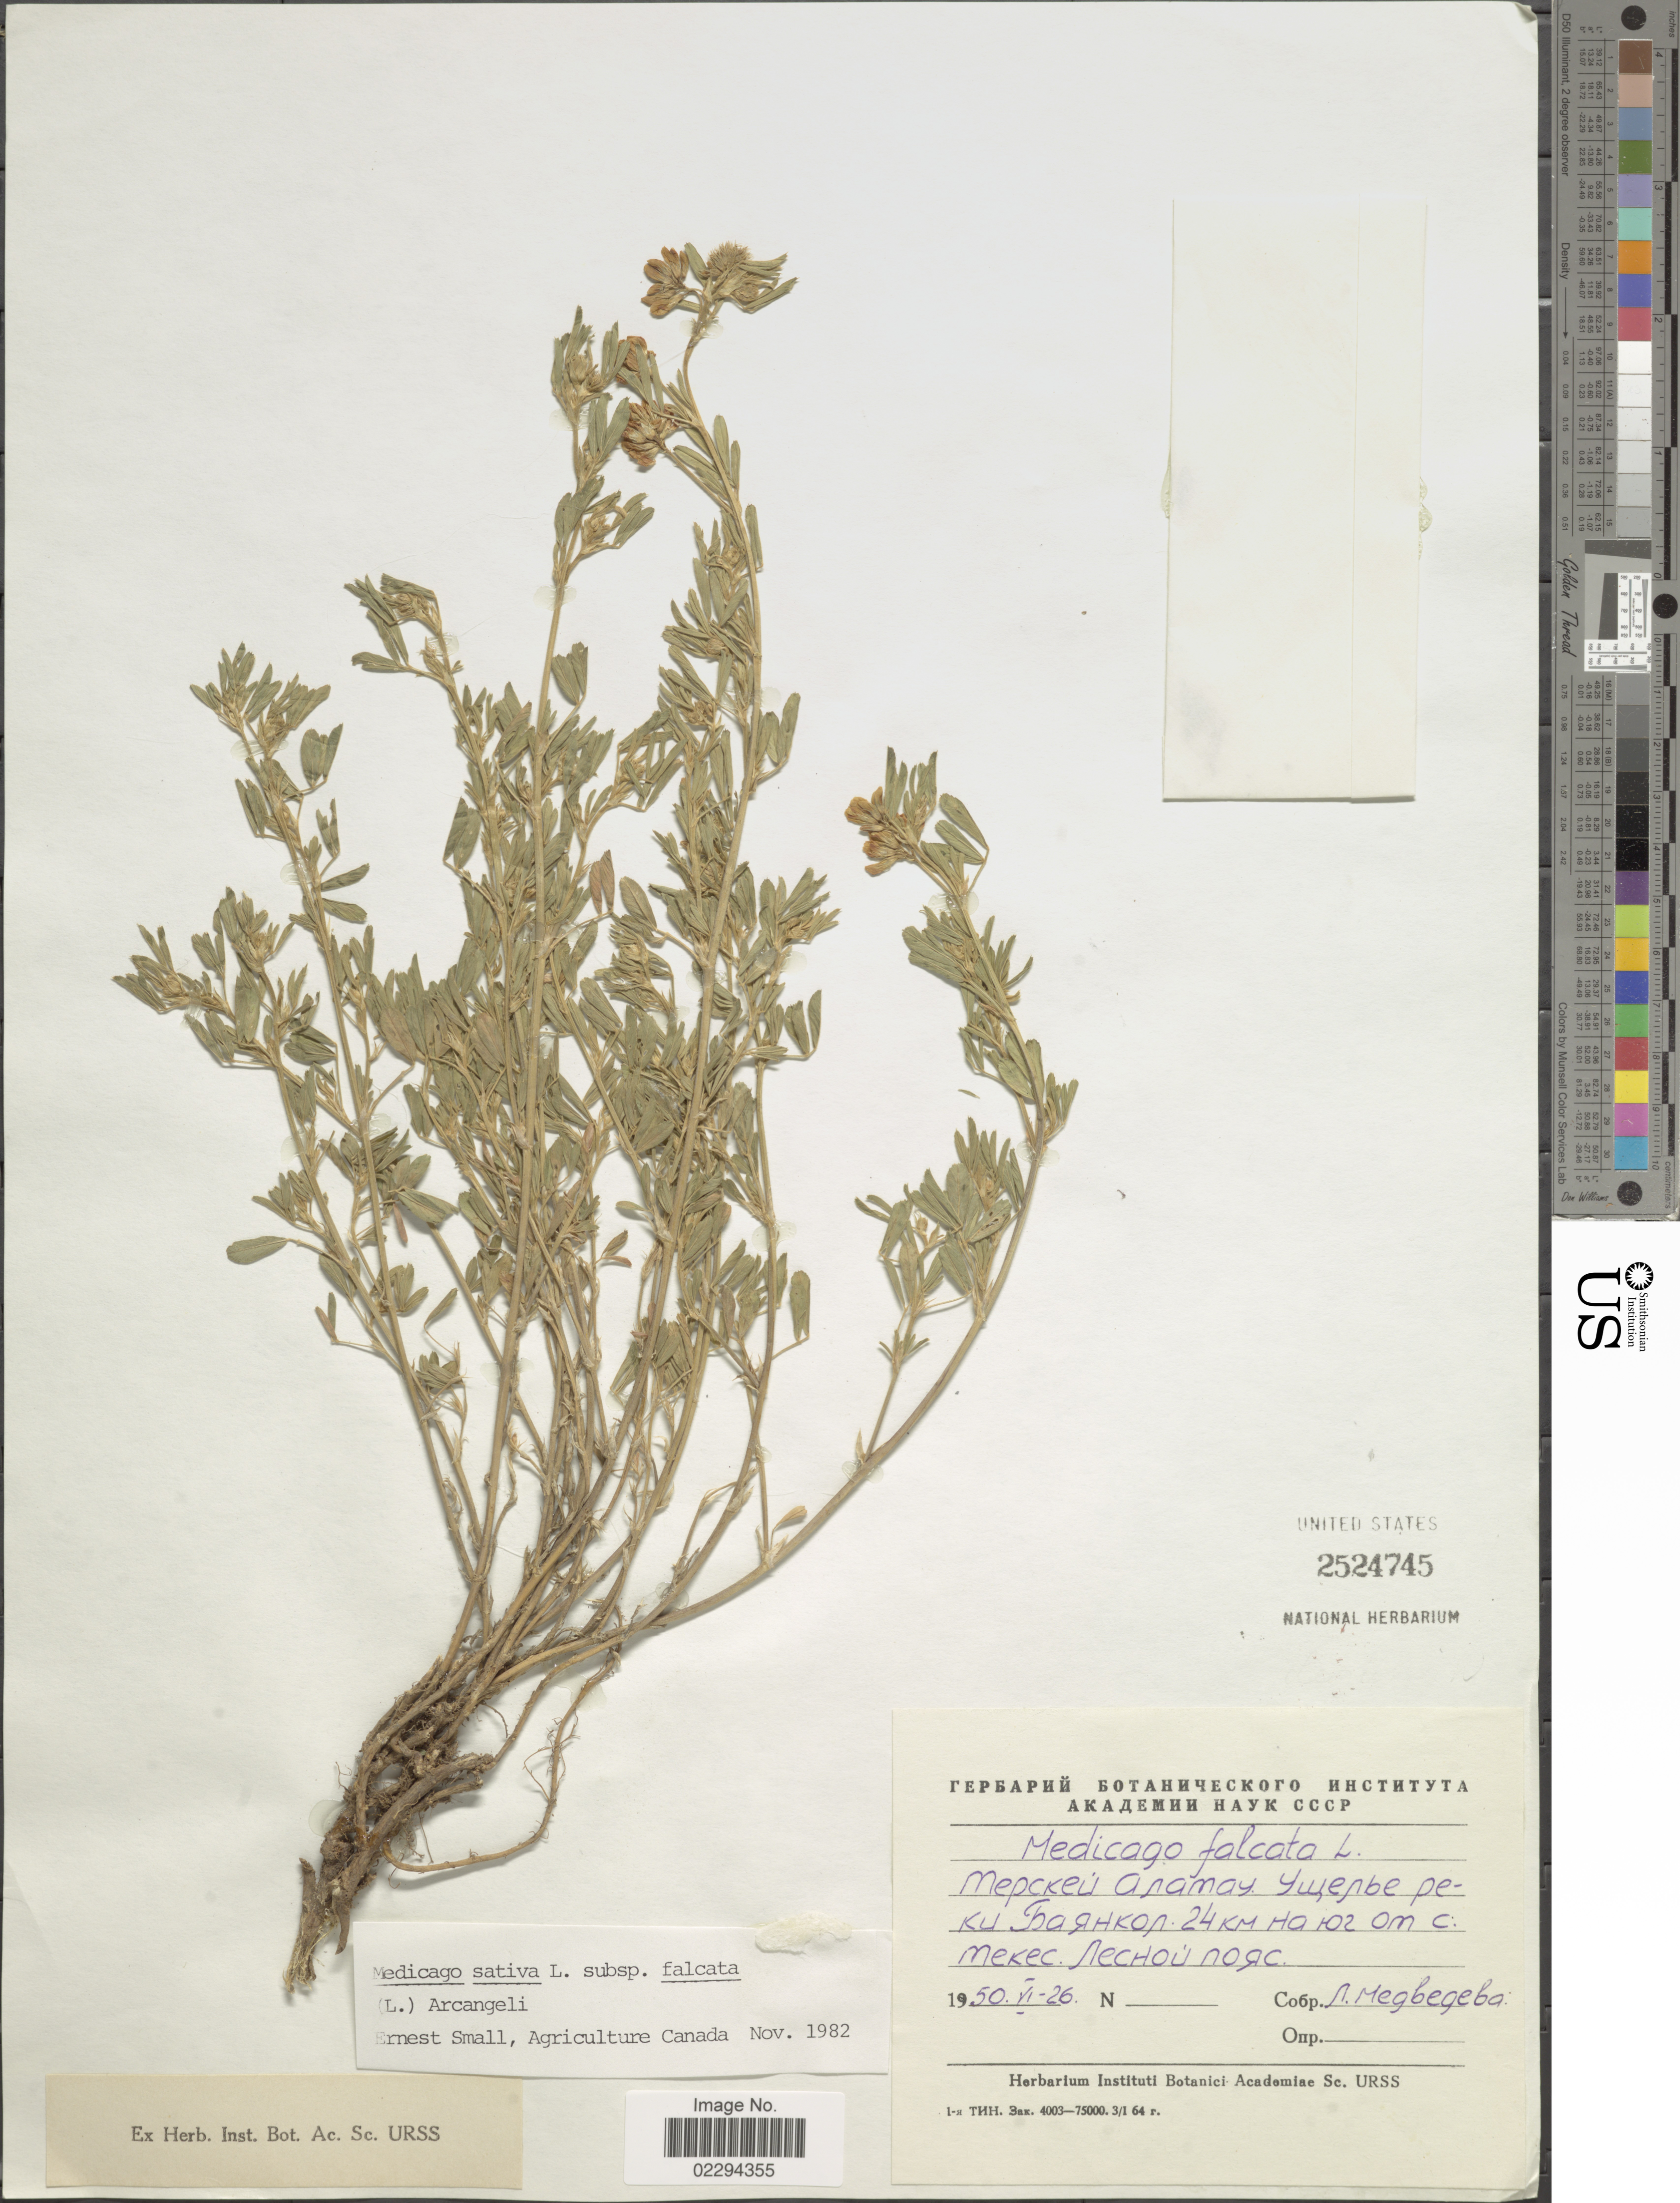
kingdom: Plantae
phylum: Tracheophyta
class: Magnoliopsida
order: Fabales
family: Fabaceae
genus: Medicago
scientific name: Medicago sativa subsp. falcata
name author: (L.) Arcang.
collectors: L. Medvedeva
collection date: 1950-06-26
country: Kyrgyzstan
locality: Terskey Alatau, Bayankol River, 24 km S of Mekes village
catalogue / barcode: US 2524745